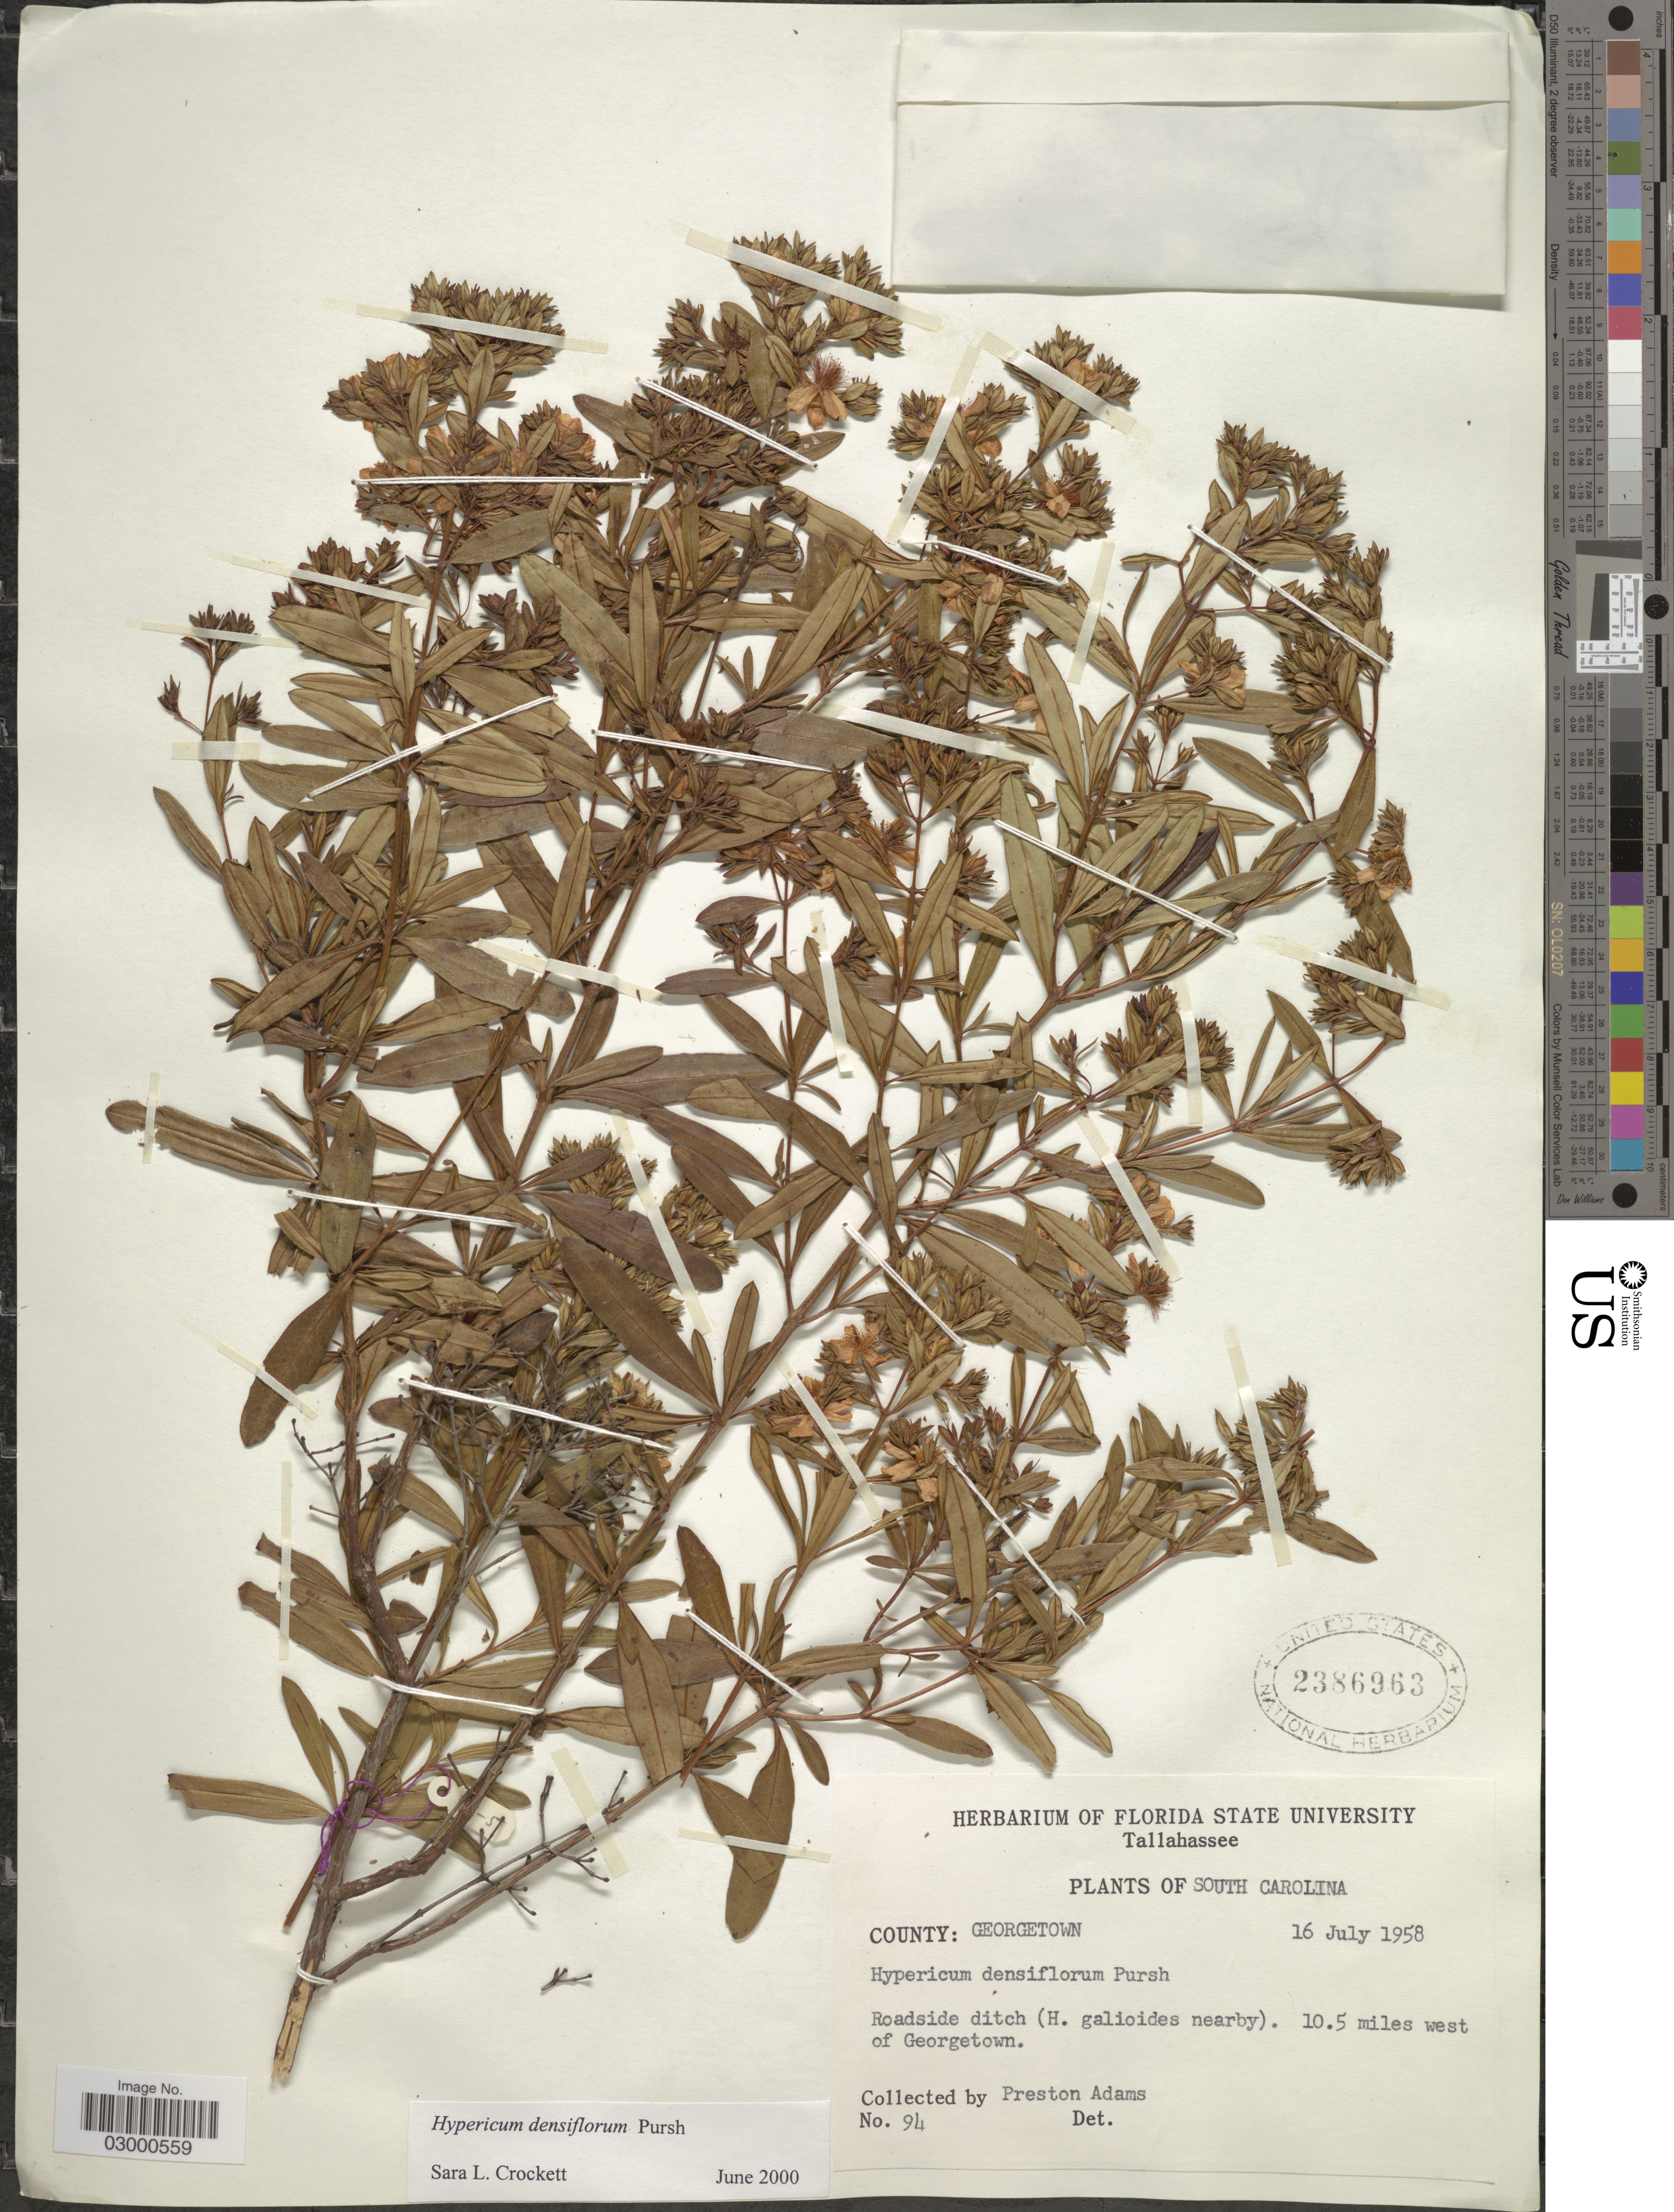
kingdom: Plantae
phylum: Tracheophyta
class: Magnoliopsida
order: Malpighiales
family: Hypericaceae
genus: Hypericum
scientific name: Hypericum densiflorum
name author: Pursh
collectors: P. Adams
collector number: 94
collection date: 1958-07-16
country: United States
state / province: South Carolina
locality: County: Georgetown, 10.5 miles west of Georgetown.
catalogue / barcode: US 2386963